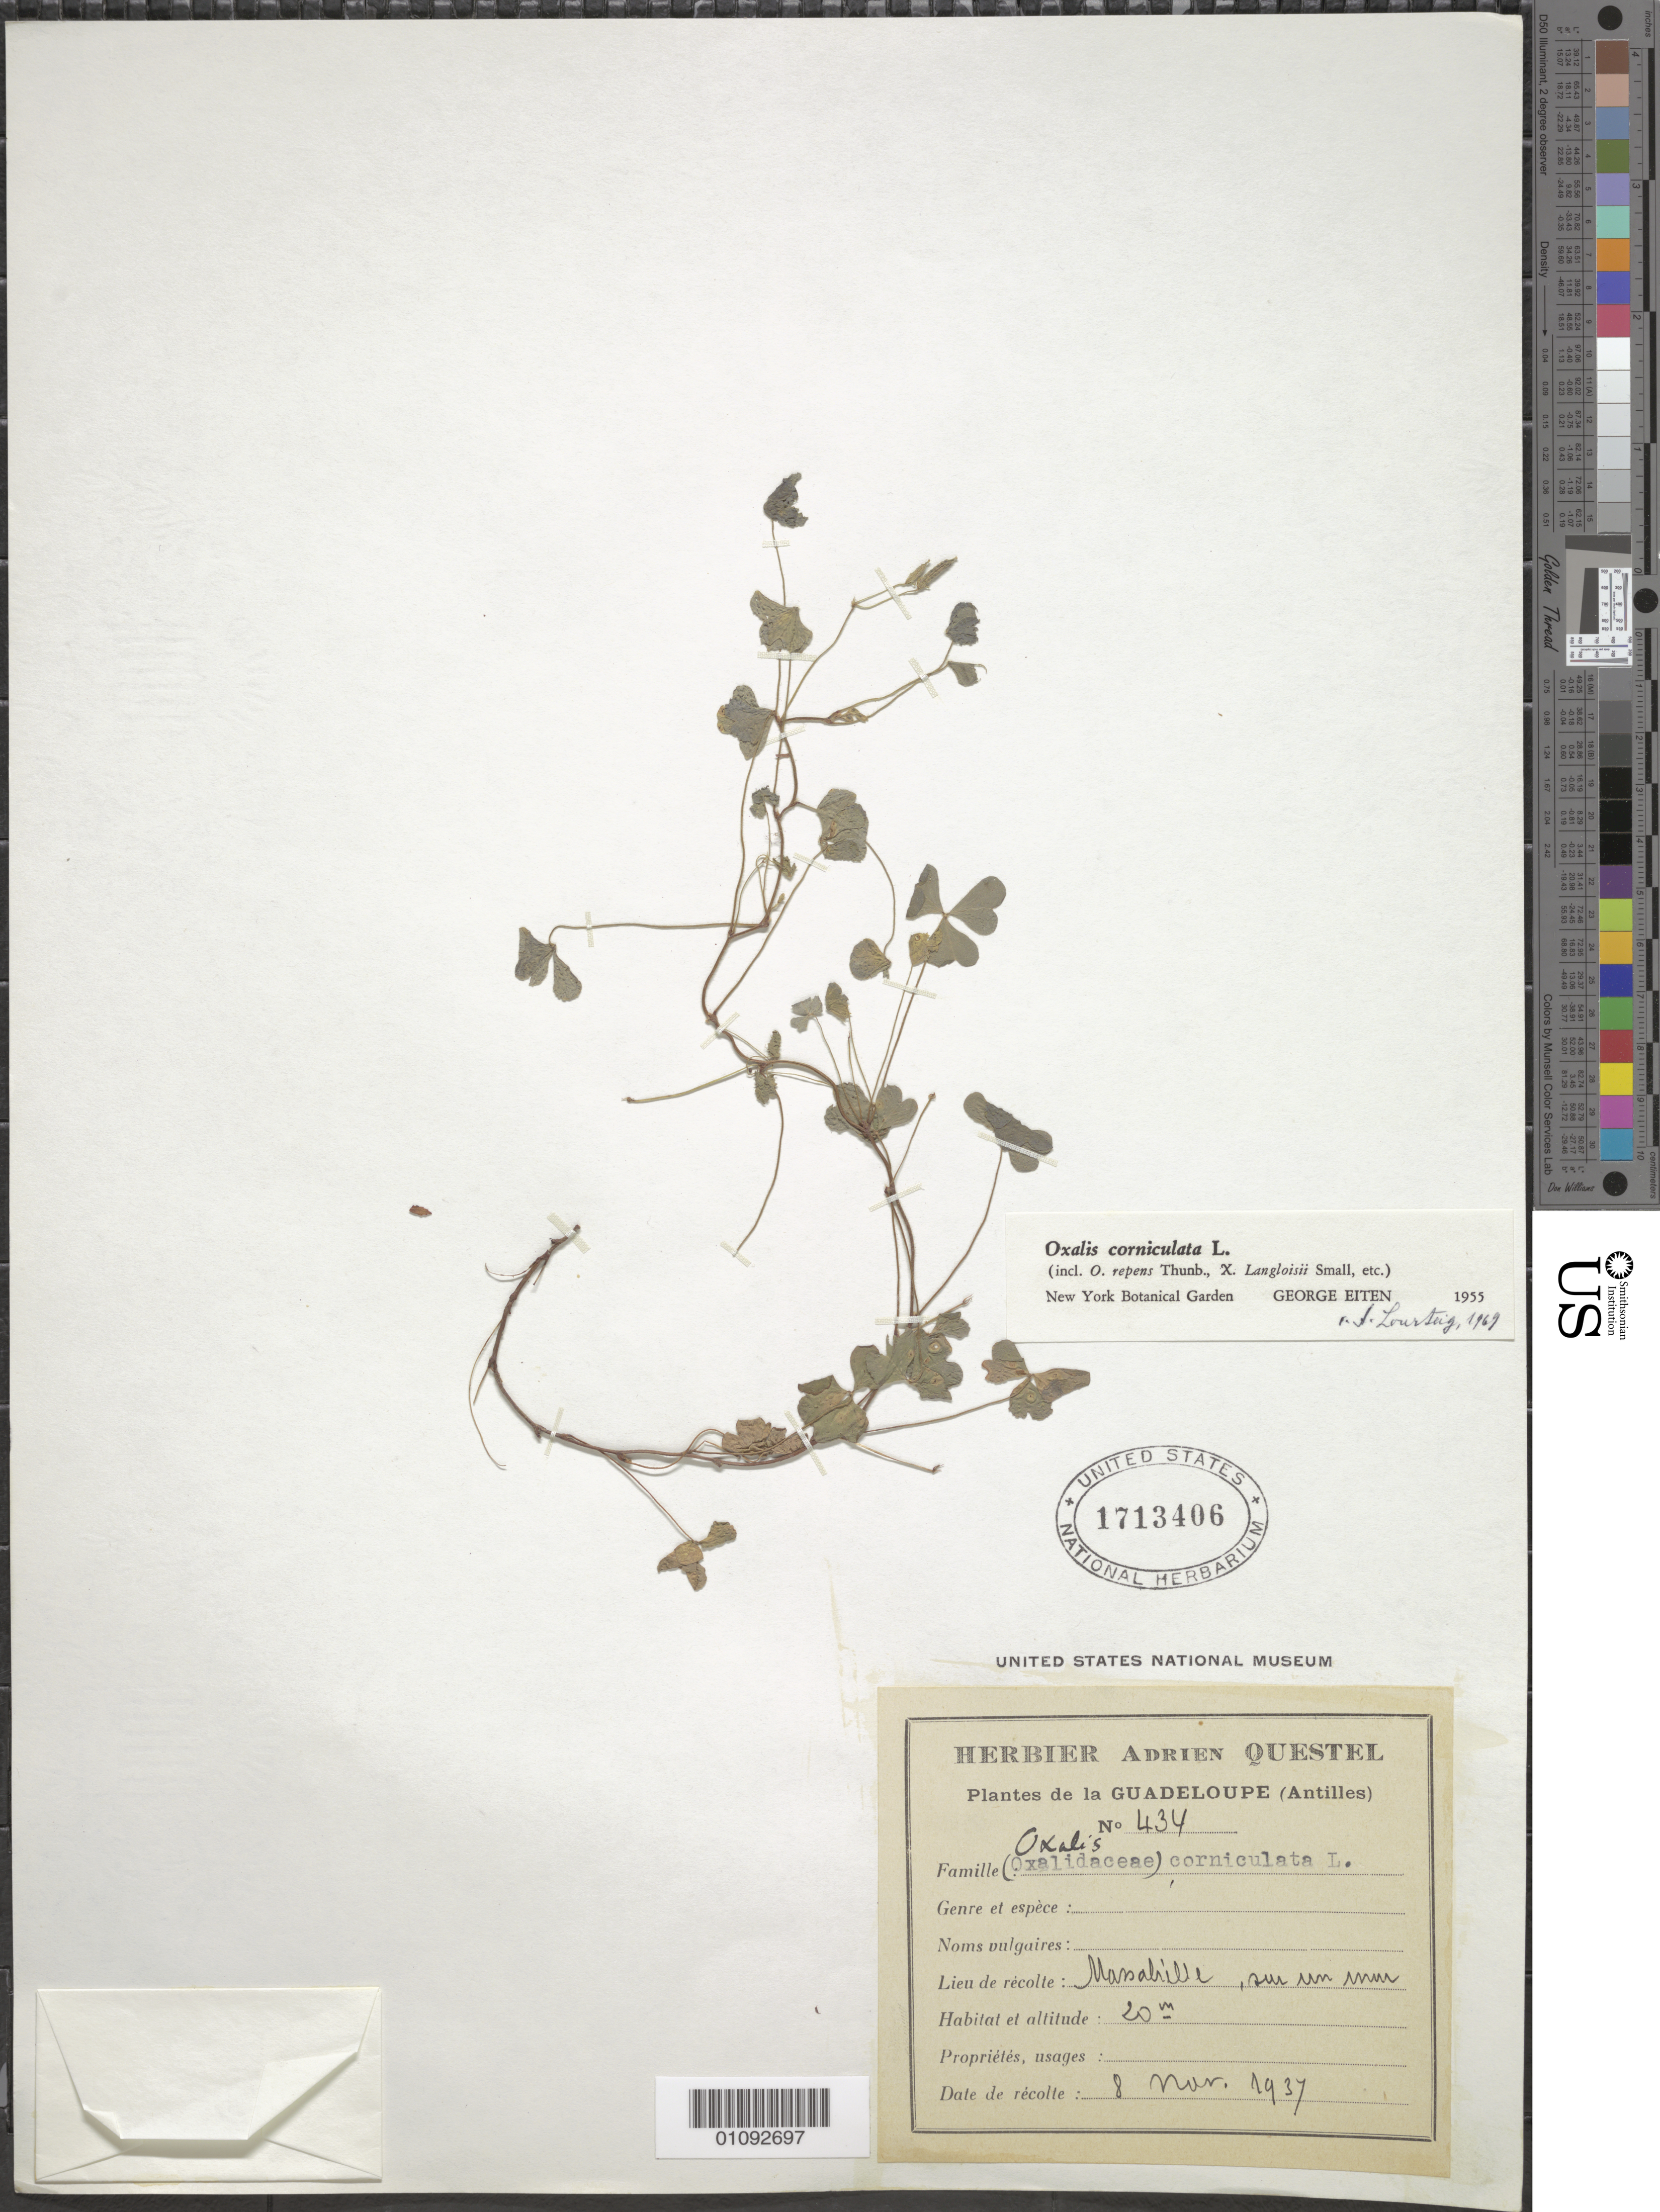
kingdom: Plantae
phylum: Tracheophyta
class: Magnoliopsida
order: Oxalidales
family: Oxalidaceae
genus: Oxalis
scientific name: Oxalis corniculata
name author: L.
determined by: Lourteig, A.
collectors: A. Questel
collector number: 434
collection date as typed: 08 Nov 1937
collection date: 1937-11-08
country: Guadeloupe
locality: Massabielle(?).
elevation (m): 20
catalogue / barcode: US 1713406